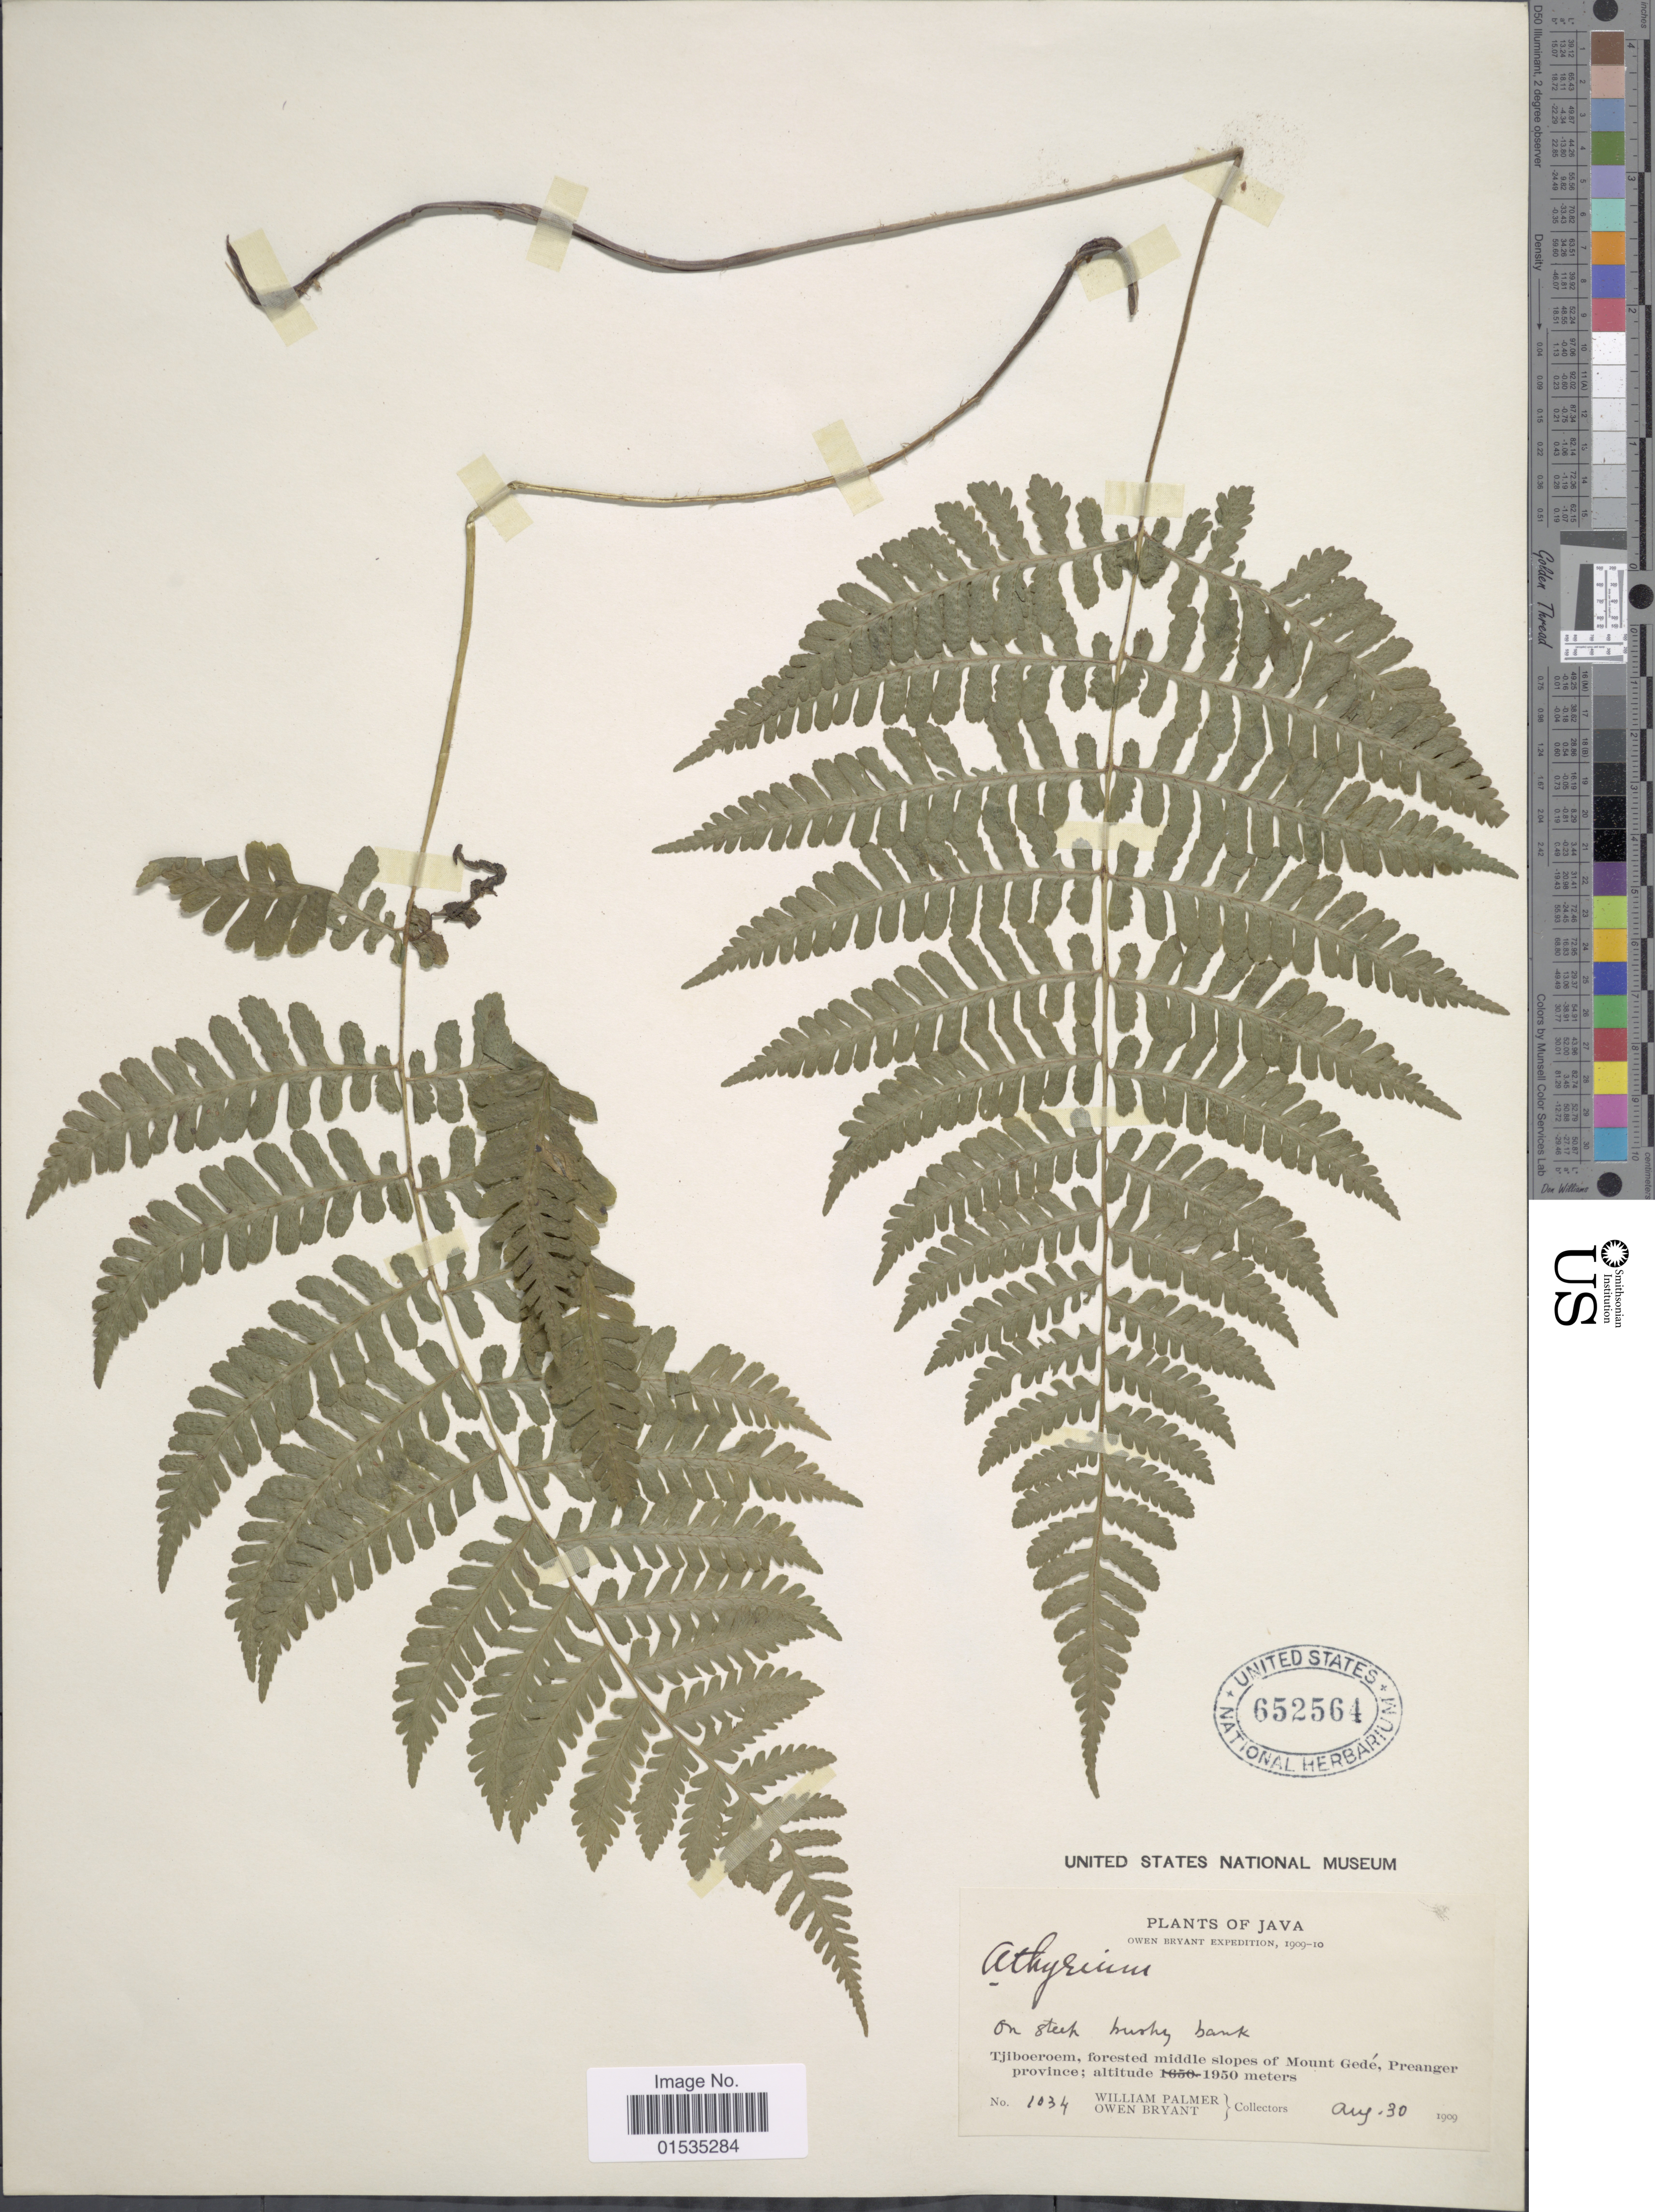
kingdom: Plantae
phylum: Tracheophyta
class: Polypodiopsida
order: Polypodiales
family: Athyriaceae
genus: Diplazium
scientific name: Diplazium sp.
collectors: W. Palmer & O. Bryant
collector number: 1034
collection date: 1909-08-30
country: Indonesia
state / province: Java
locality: Tjiboeroem, forested middles slopes of Mount Gedé, Preanger province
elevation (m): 1950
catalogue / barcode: US 652564